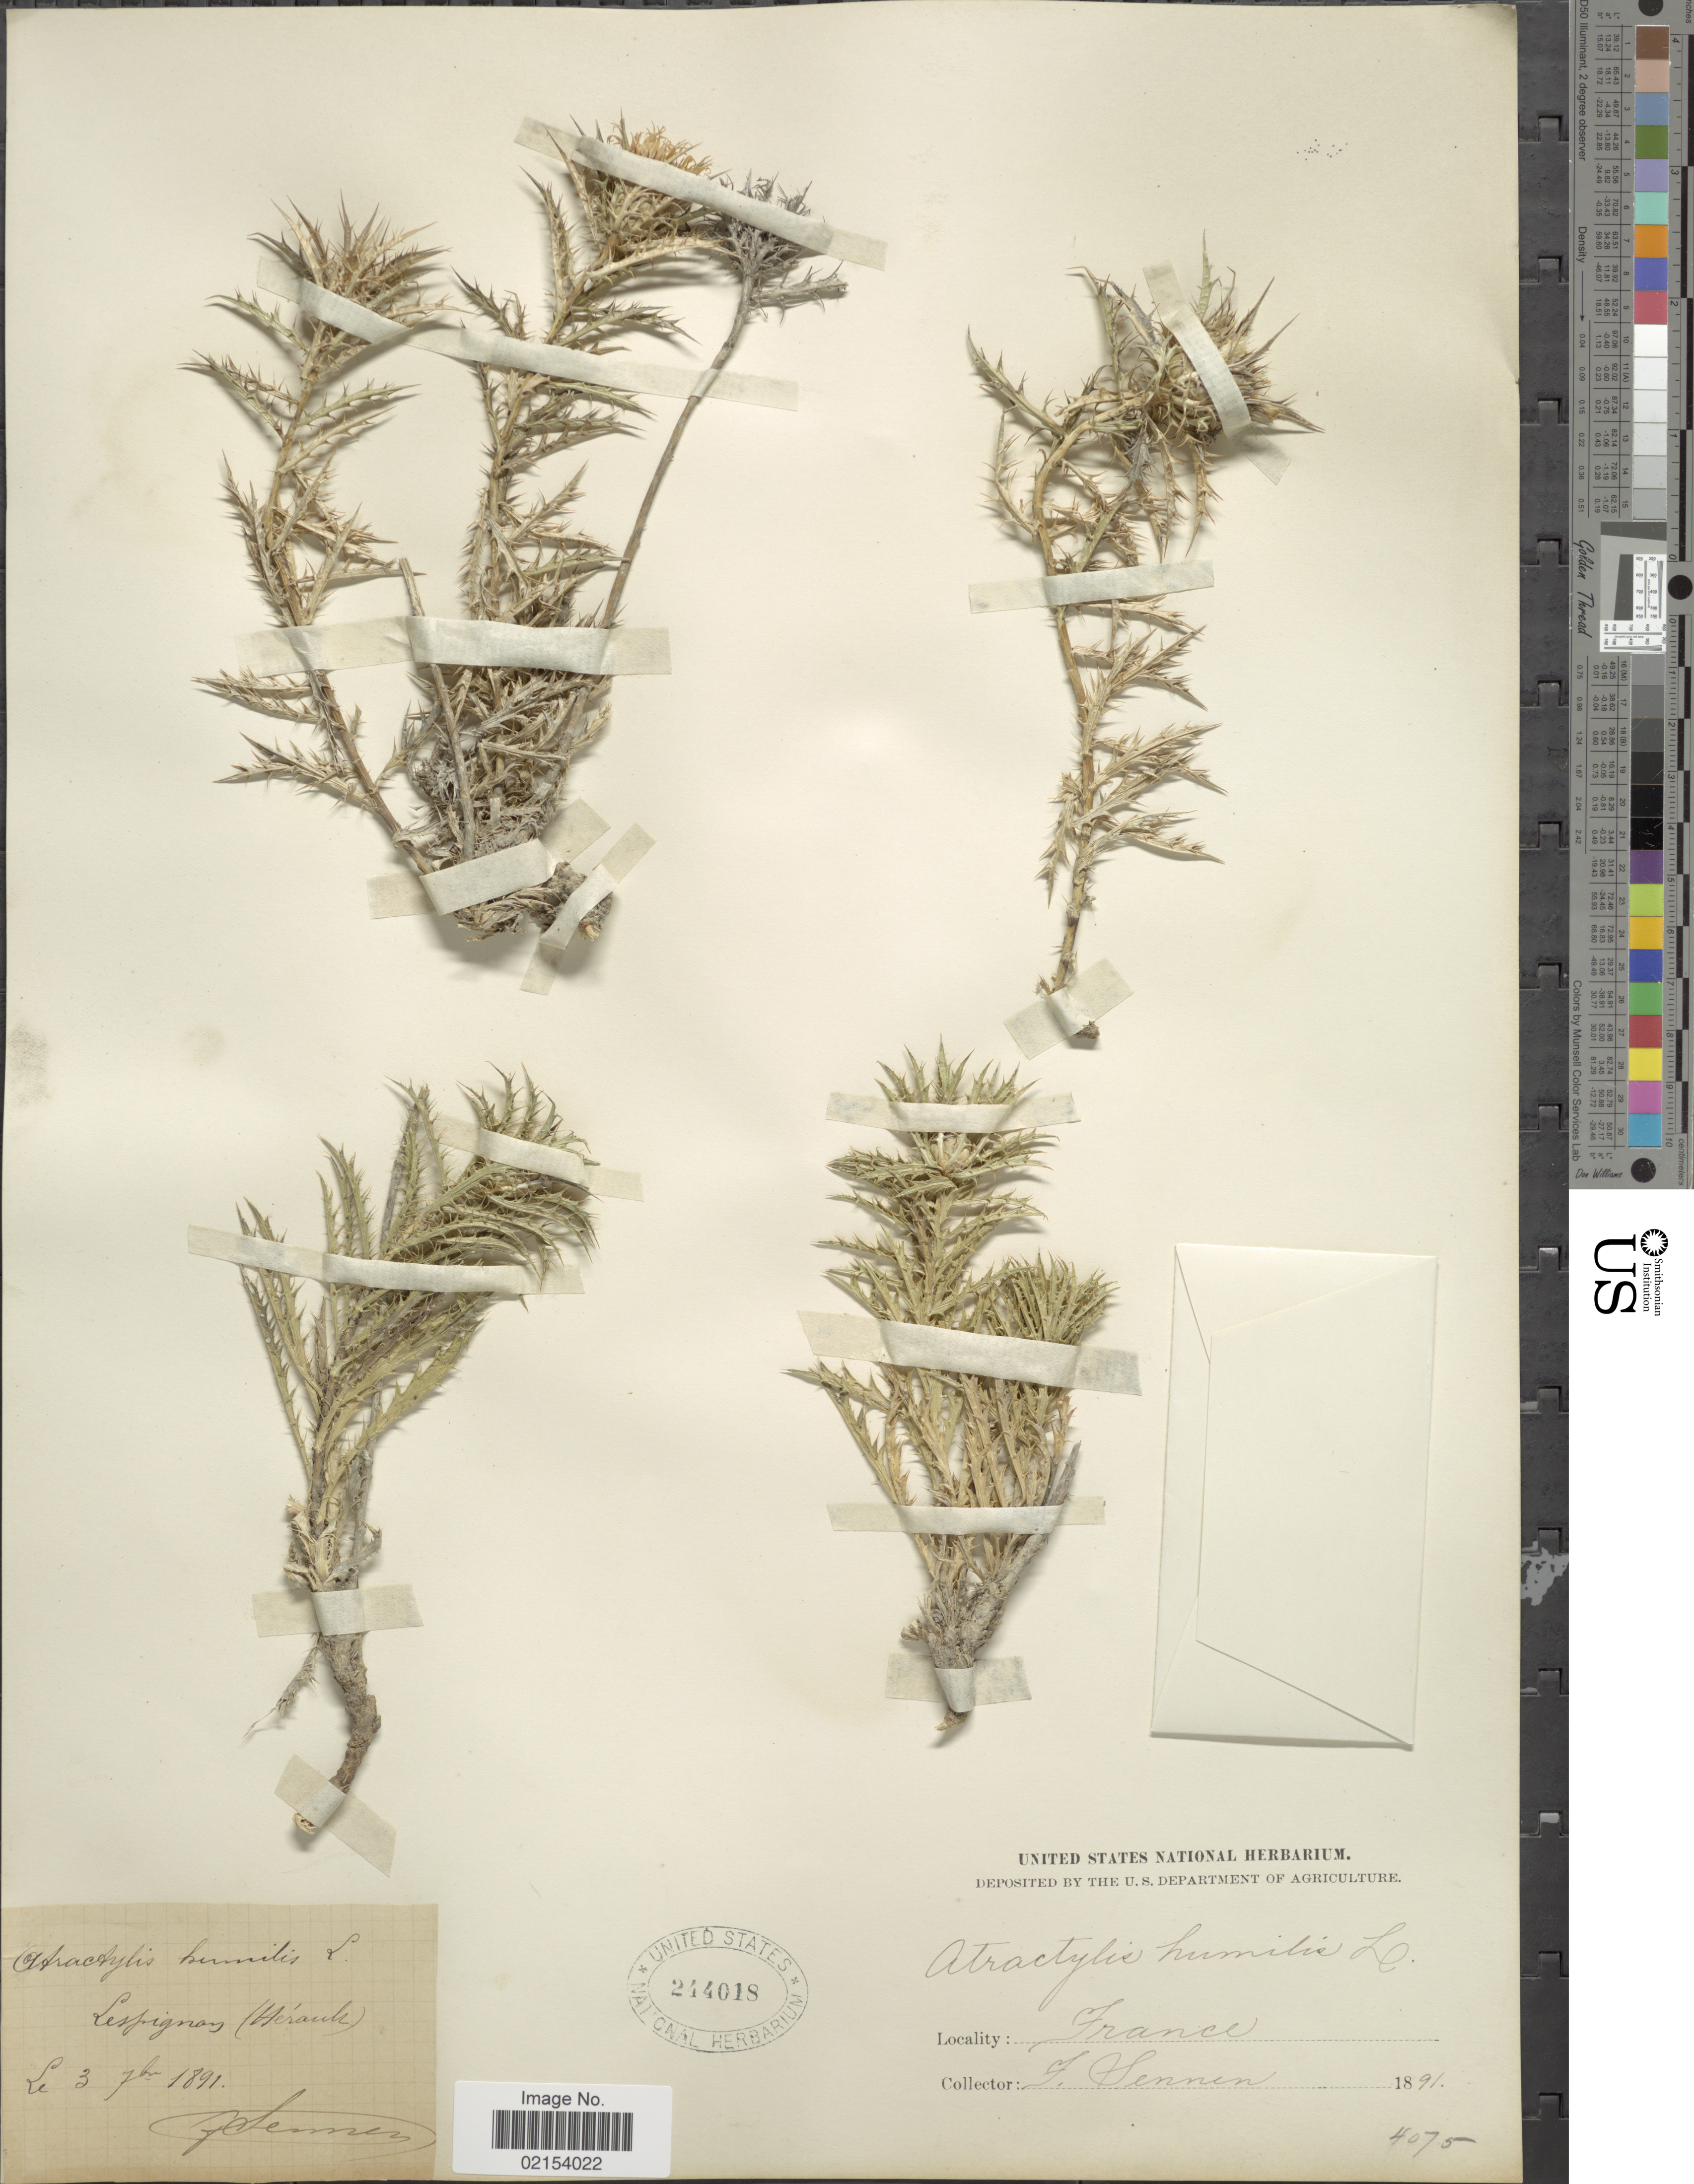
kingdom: Plantae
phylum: Tracheophyta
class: Magnoliopsida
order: Asterales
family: Asteraceae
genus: Atractylis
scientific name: Atractylis humilis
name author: L.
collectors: E. Sennen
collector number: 4075?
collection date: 1891-09-03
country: France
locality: Lessignasy [interpreted] Herault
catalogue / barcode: US 244018